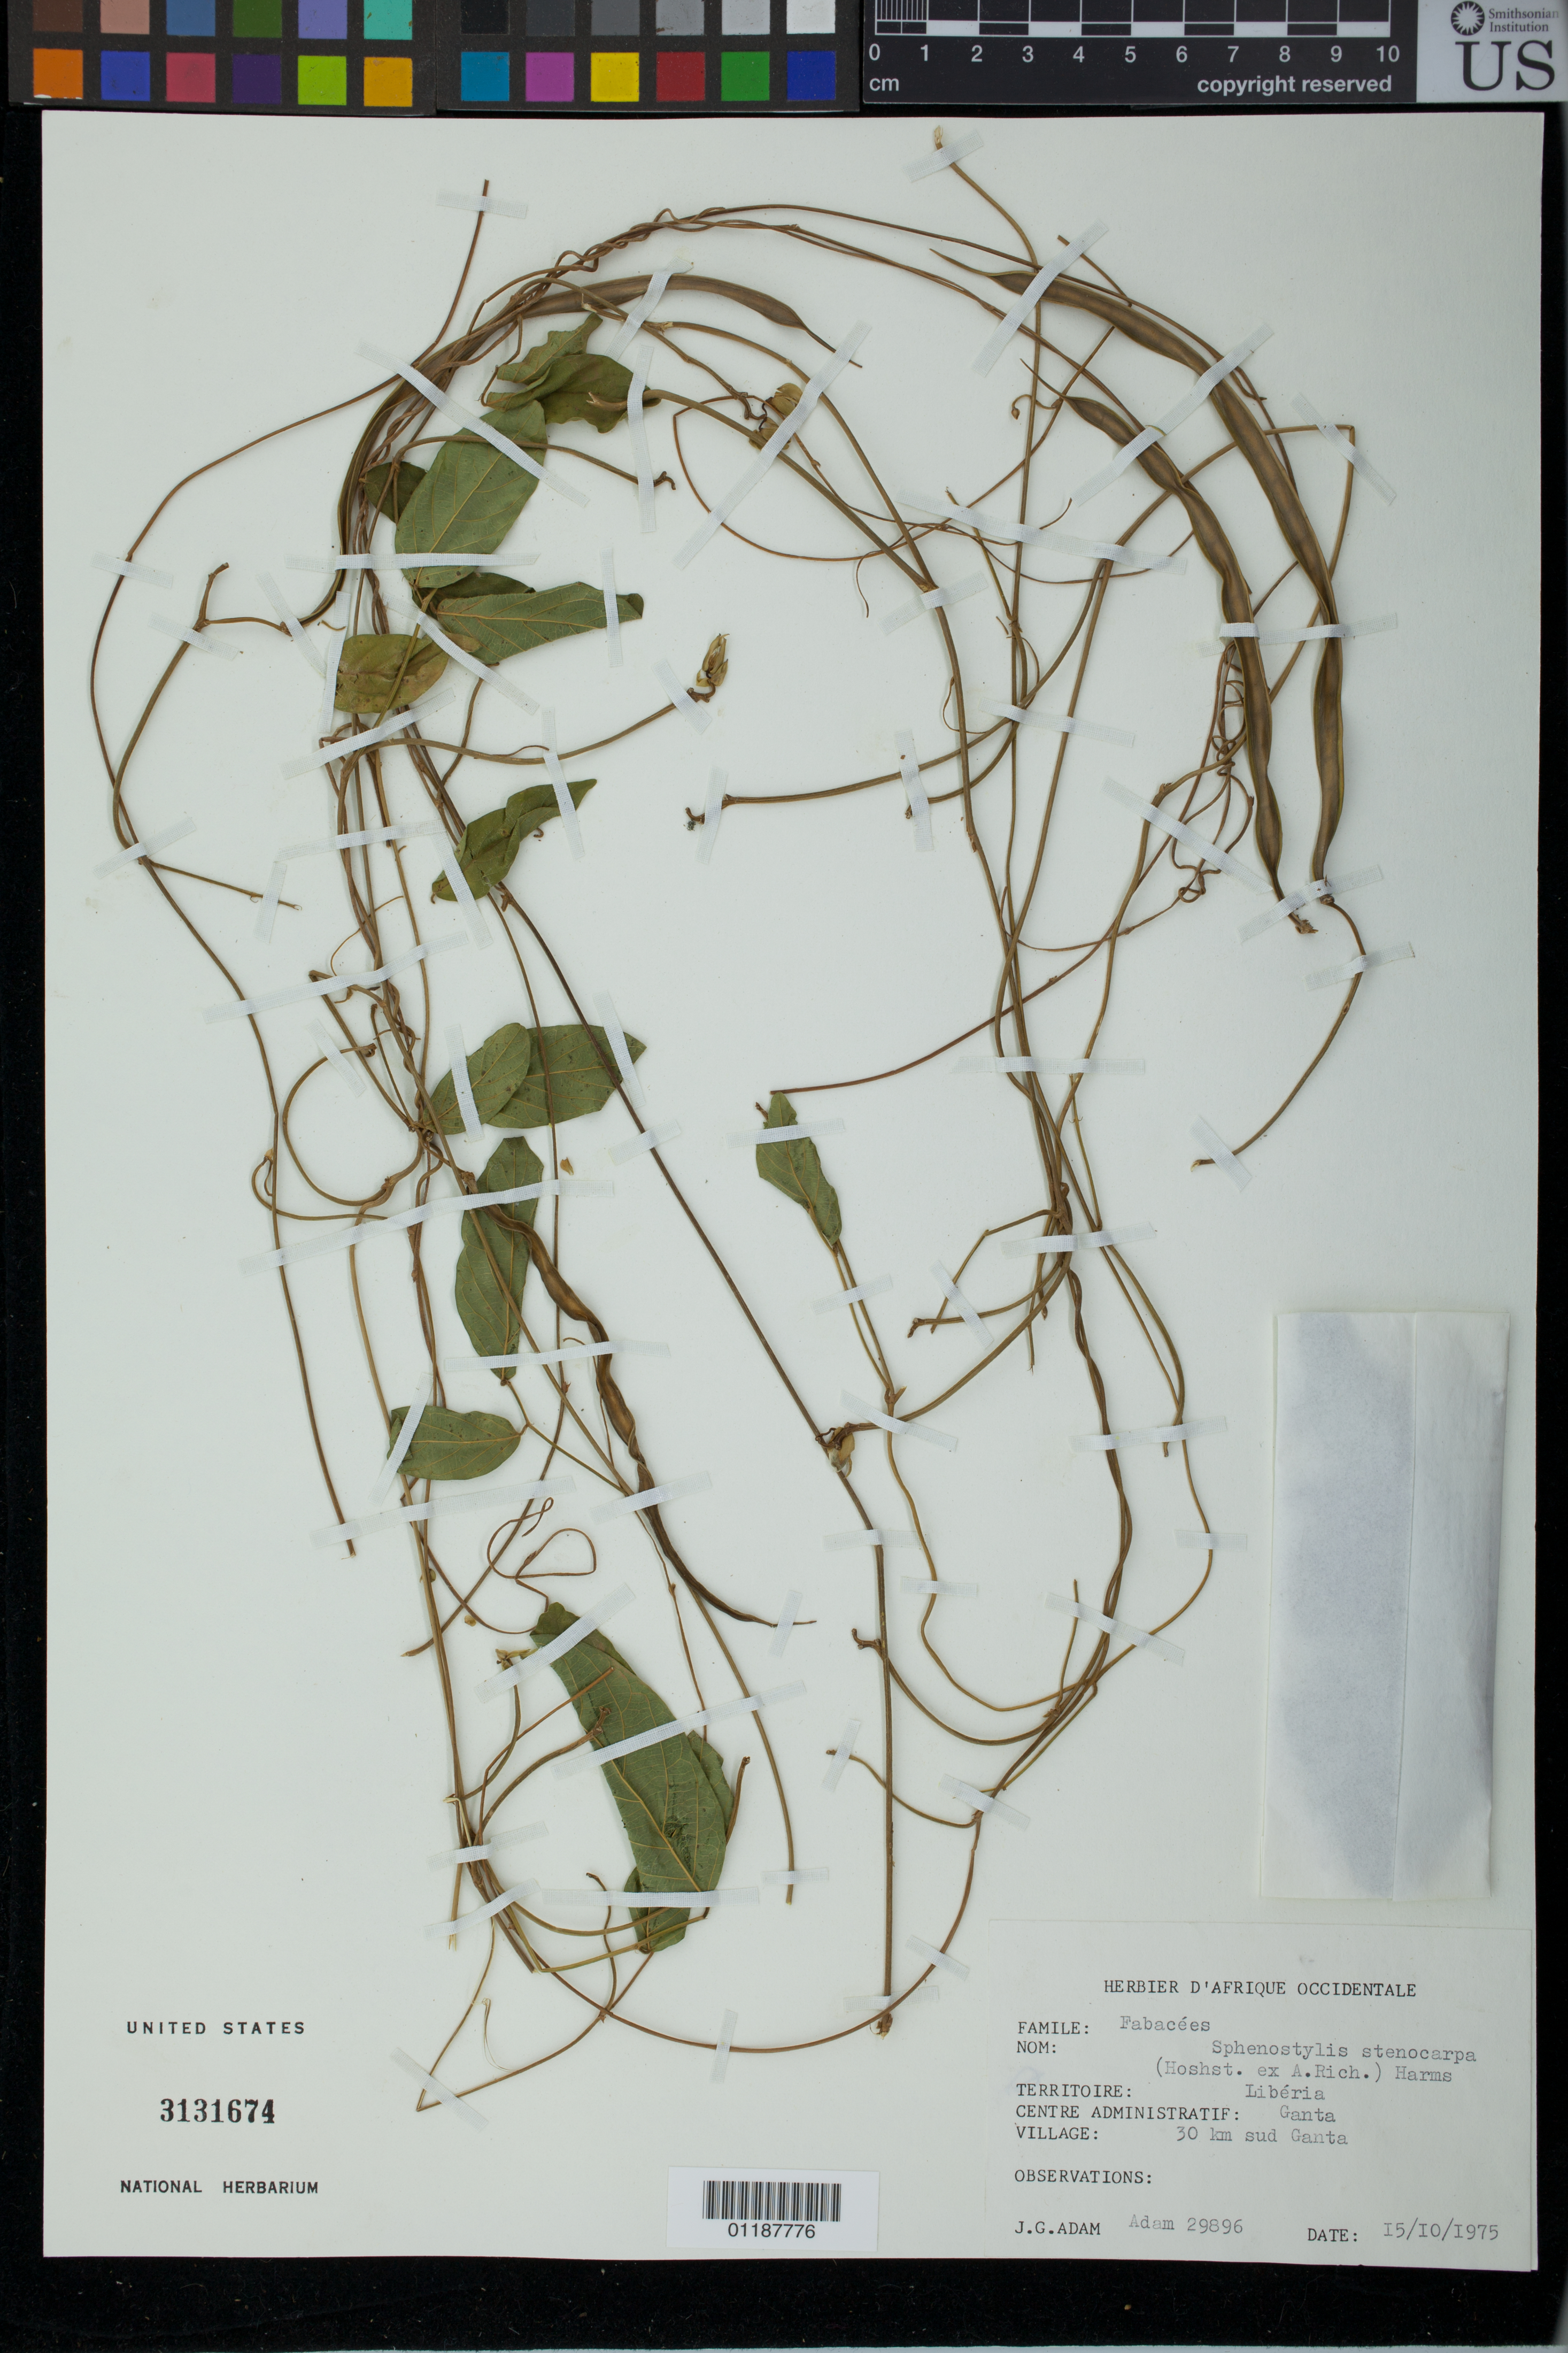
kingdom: Plantae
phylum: Tracheophyta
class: Magnoliopsida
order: Fabales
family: Fabaceae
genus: Sphenostylis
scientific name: Sphenostylis stenocarpa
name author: (Hochst. ex A. Rich.) Harms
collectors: J. Adam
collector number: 29896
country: Liberia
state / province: Nimba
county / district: Ganta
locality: S Ganta Village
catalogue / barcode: US 3131674